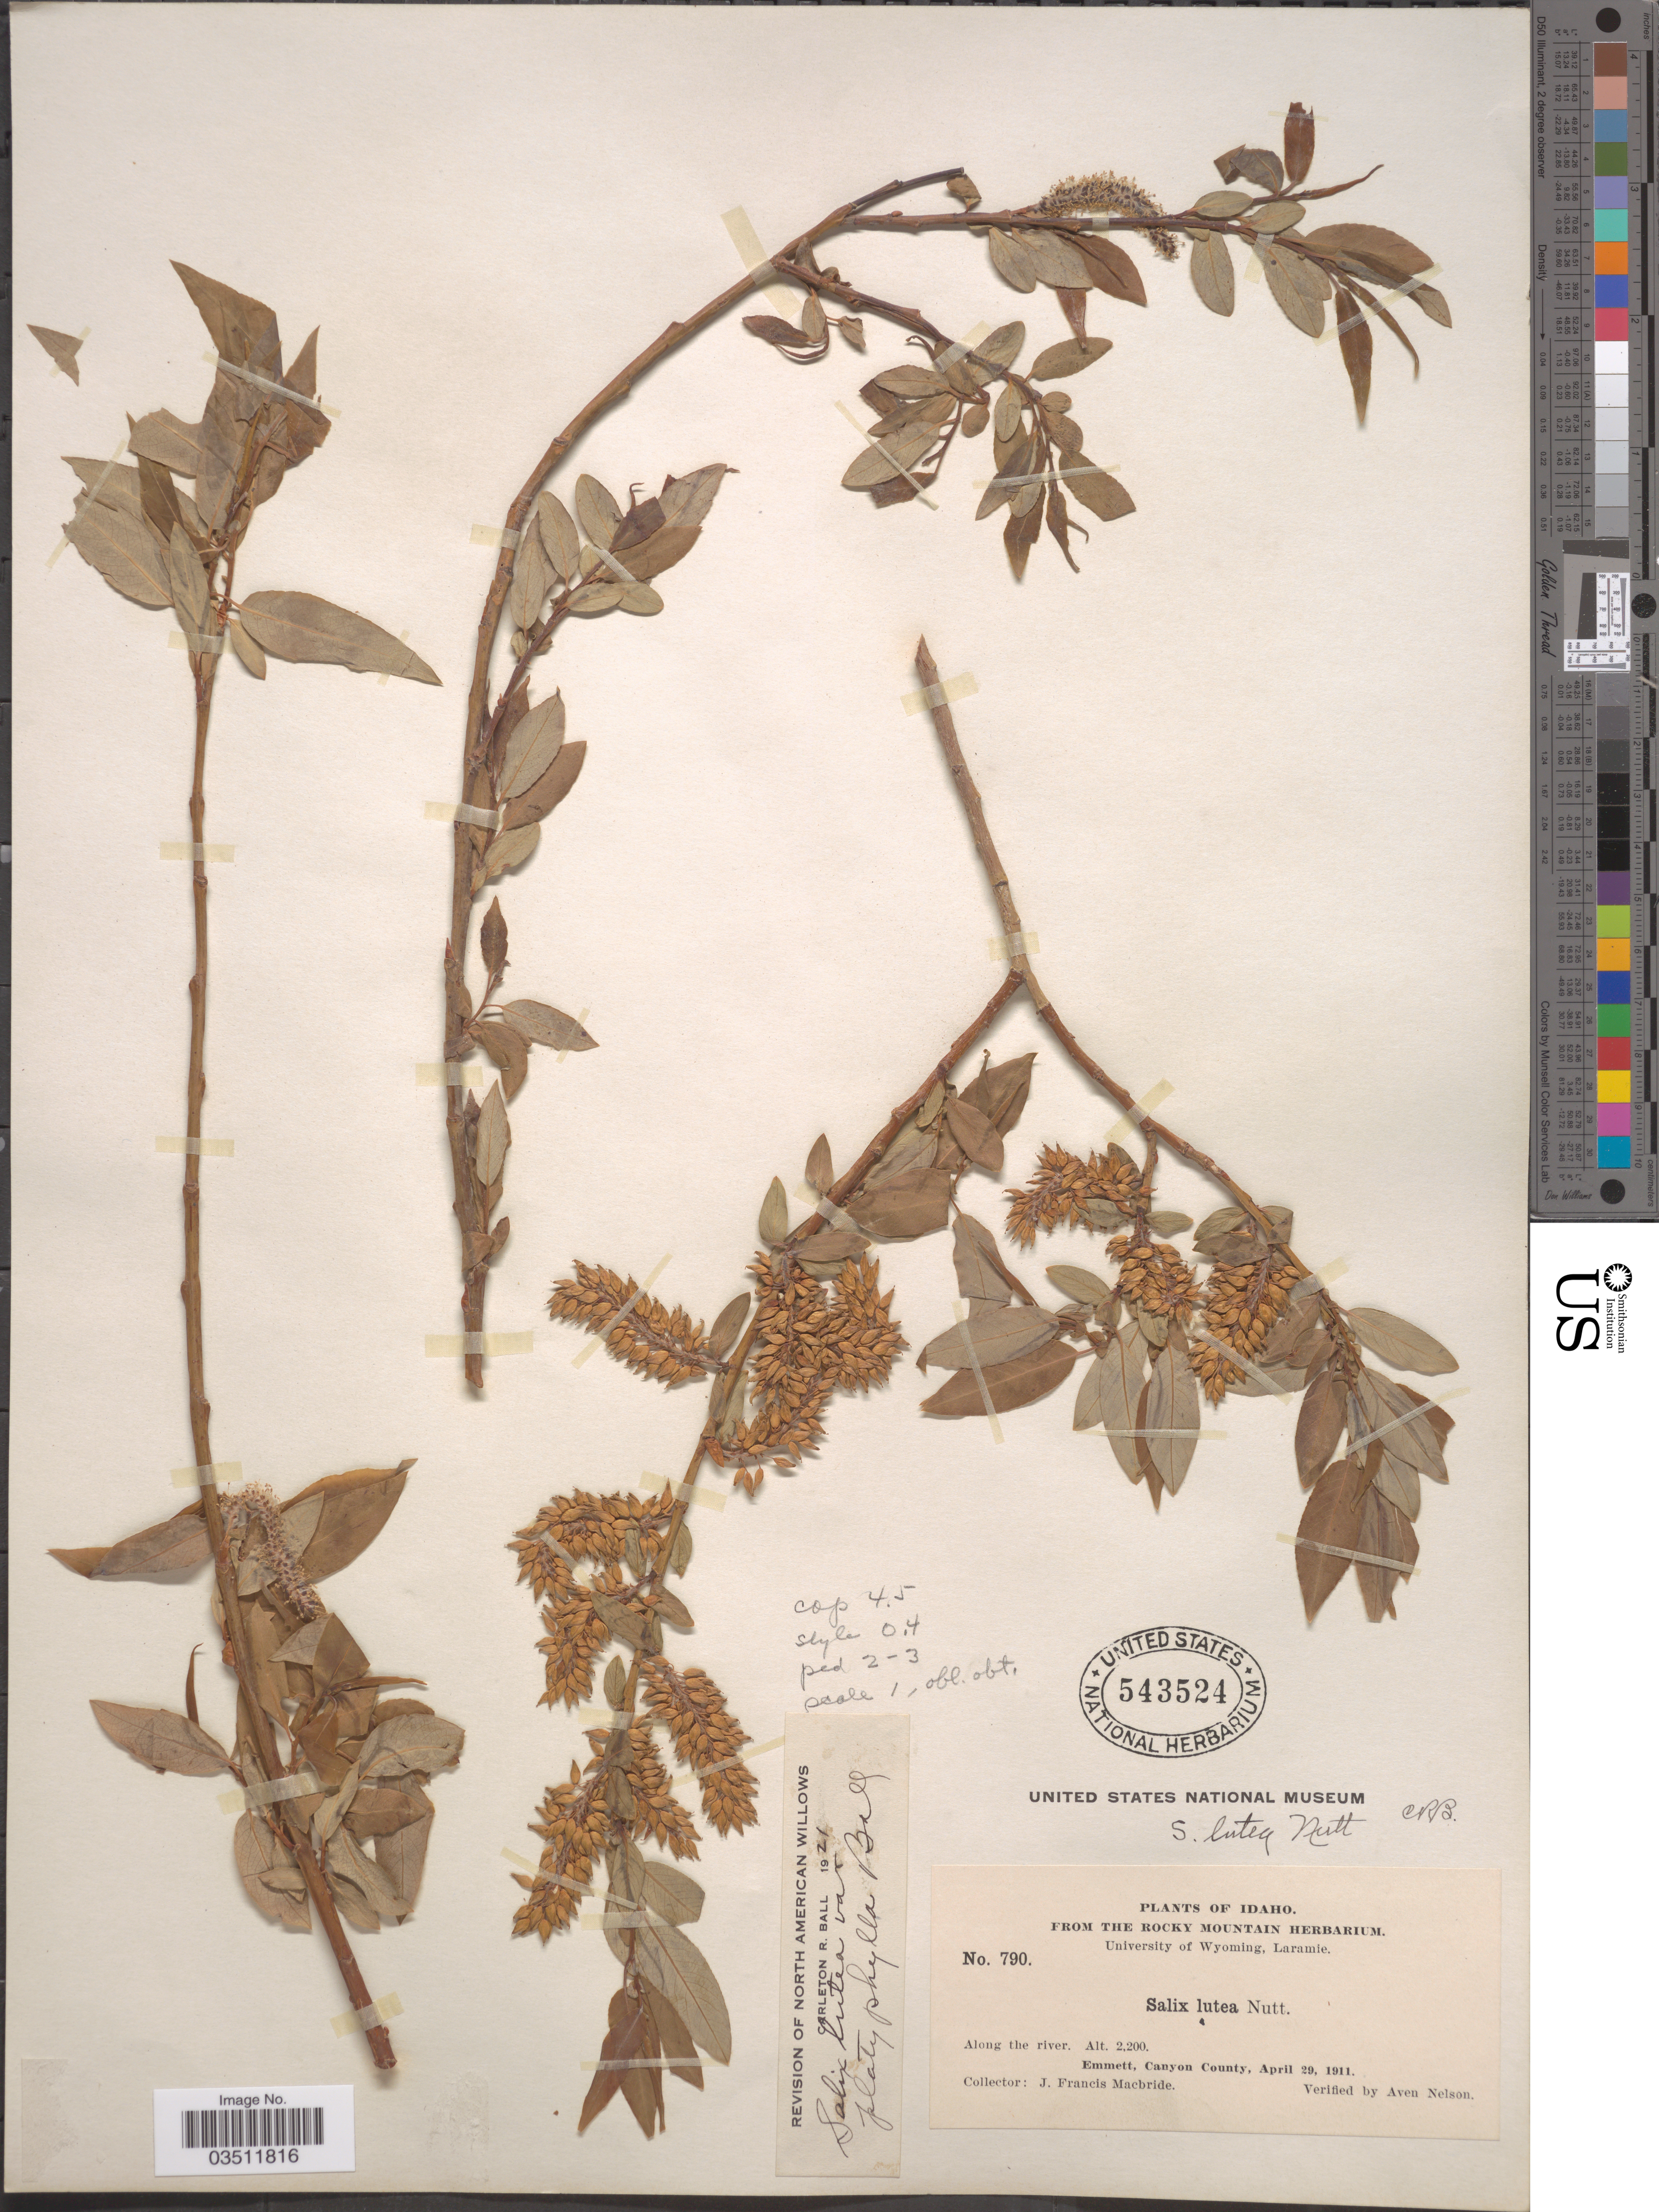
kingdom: Plantae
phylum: Tracheophyta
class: Magnoliopsida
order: Malpighiales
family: Salicaceae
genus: Salix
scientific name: Salix lutea var. platyphylla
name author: C.R. Ball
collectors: J. F. Macbride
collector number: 790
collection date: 1911-04-29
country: United States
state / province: Idaho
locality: Along the river. Emmett, Canyon County.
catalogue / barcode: US 543524